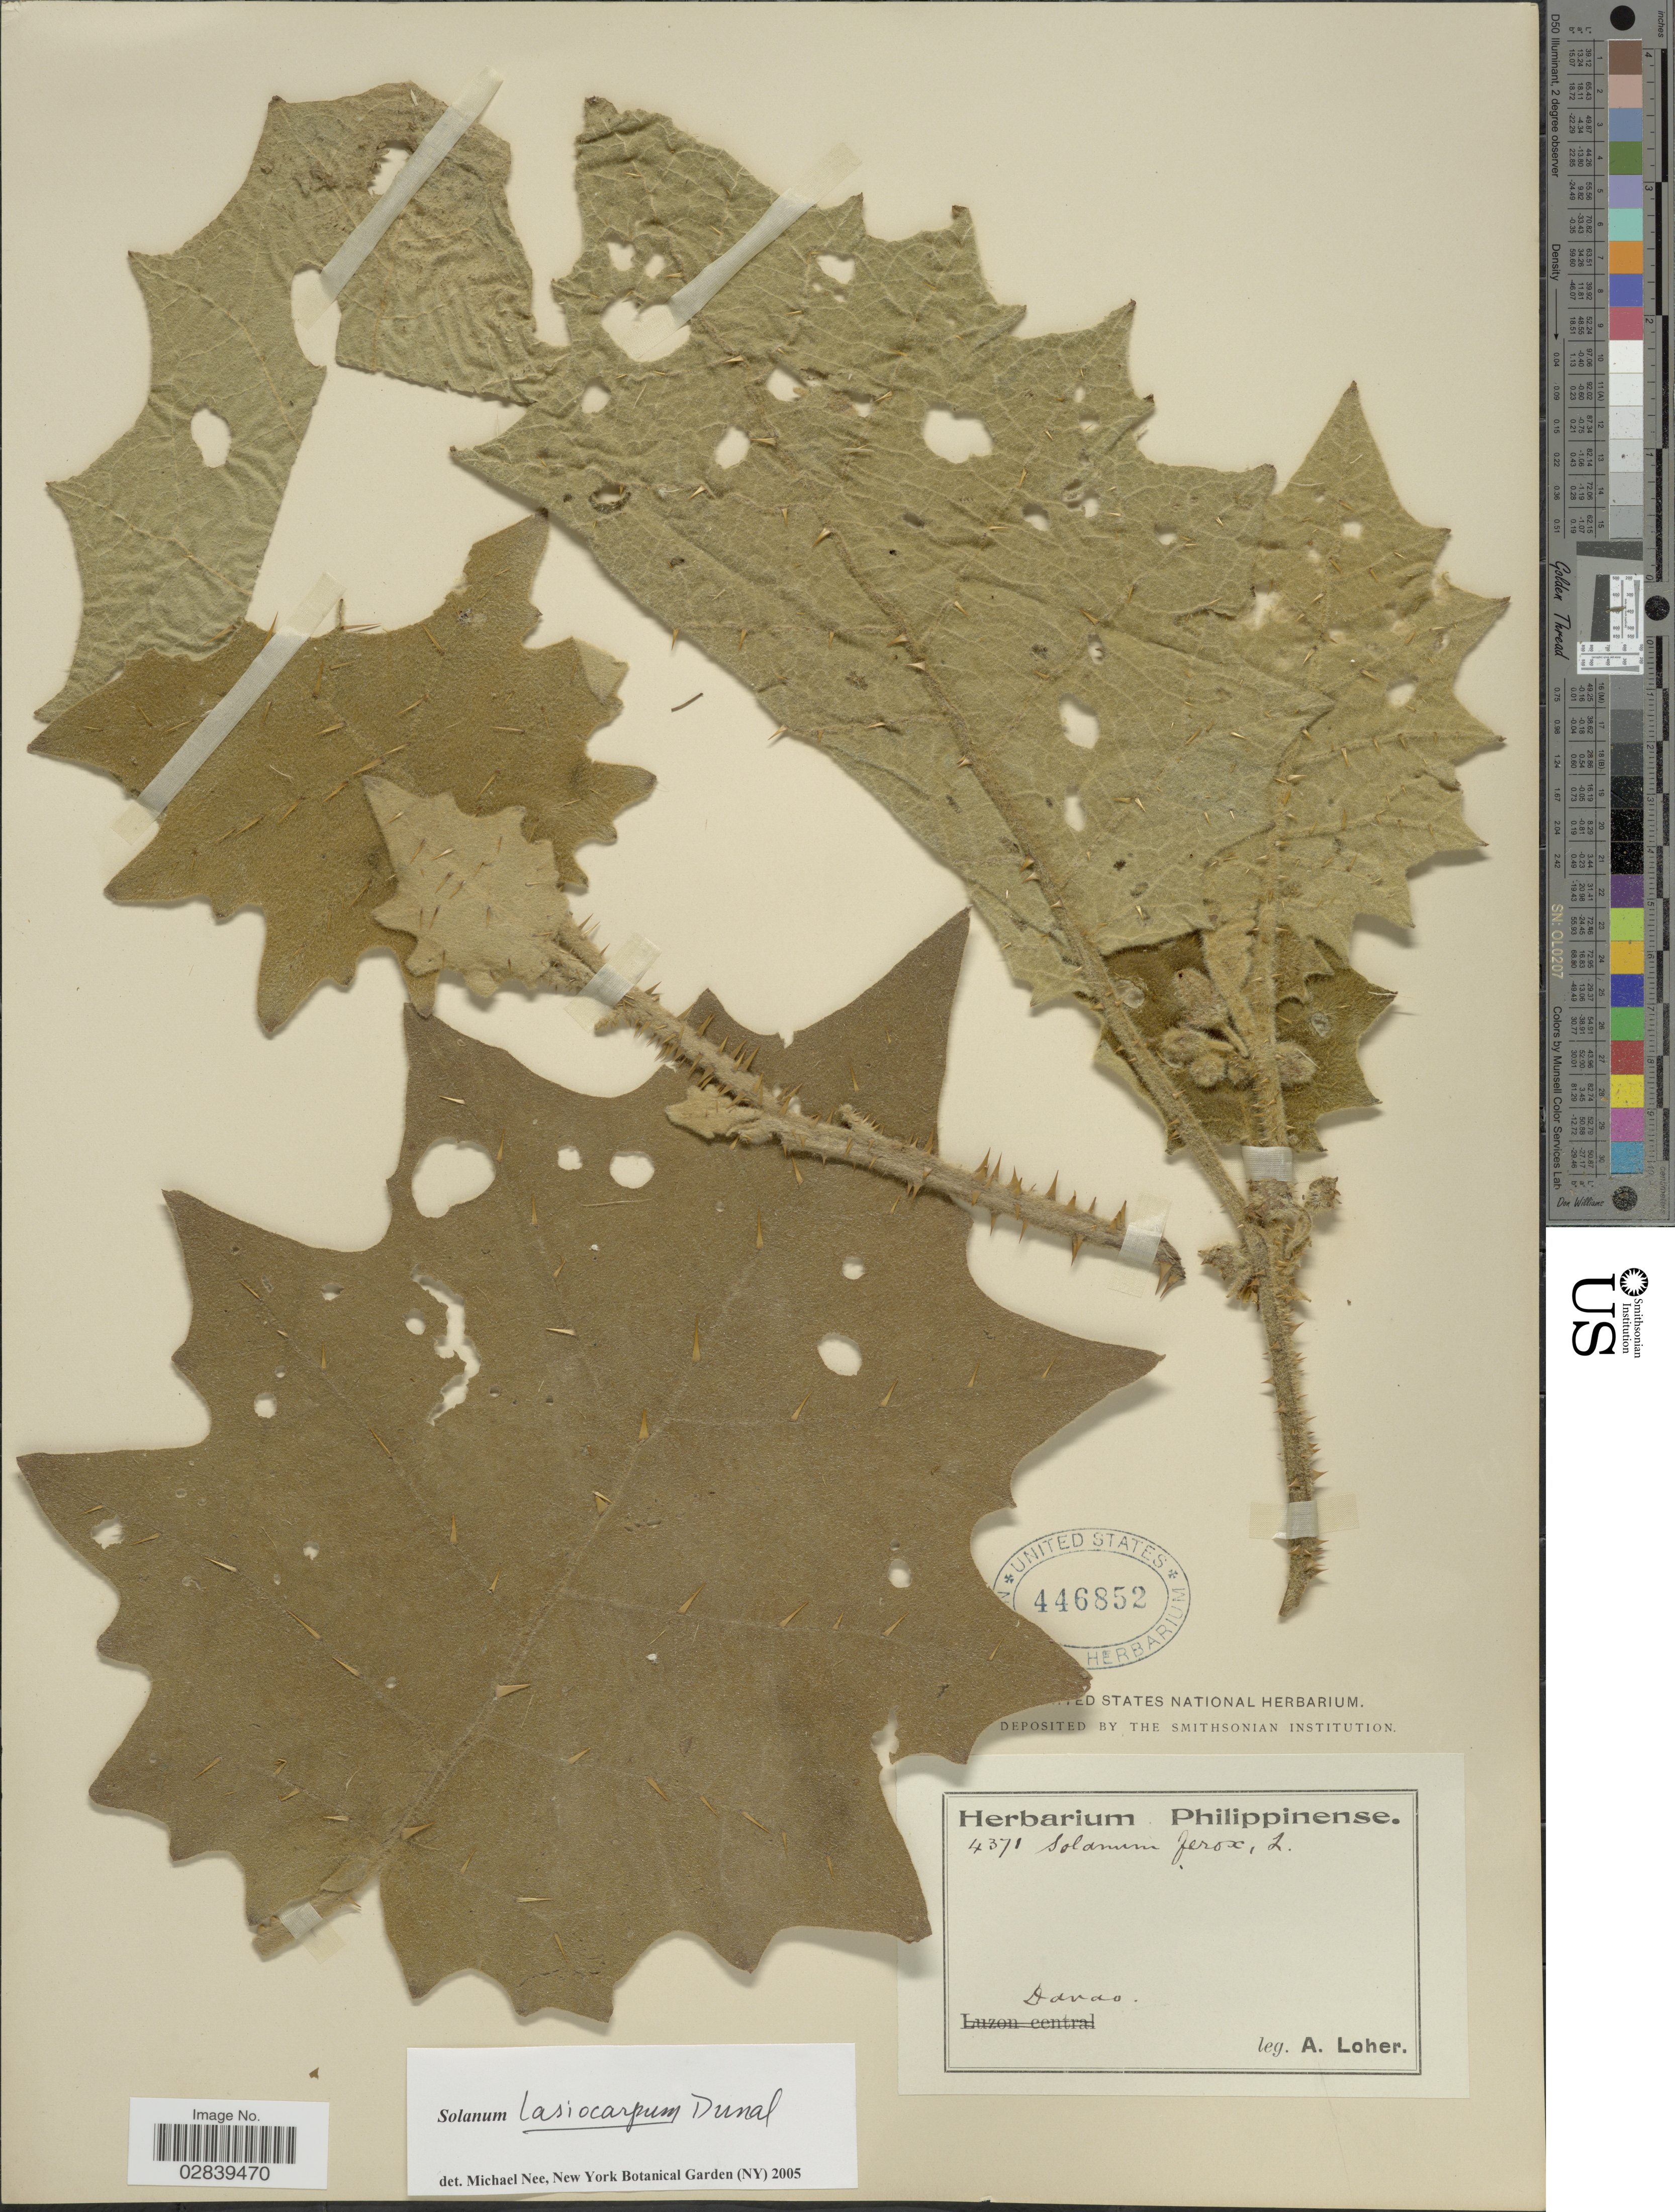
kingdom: Plantae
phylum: Tracheophyta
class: Magnoliopsida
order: Solanales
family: Solanaceae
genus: Solanum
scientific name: Solanum lasiocarpum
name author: Dunal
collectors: A. Loher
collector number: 4371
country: Philippines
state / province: Davao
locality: Davao.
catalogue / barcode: US 446852